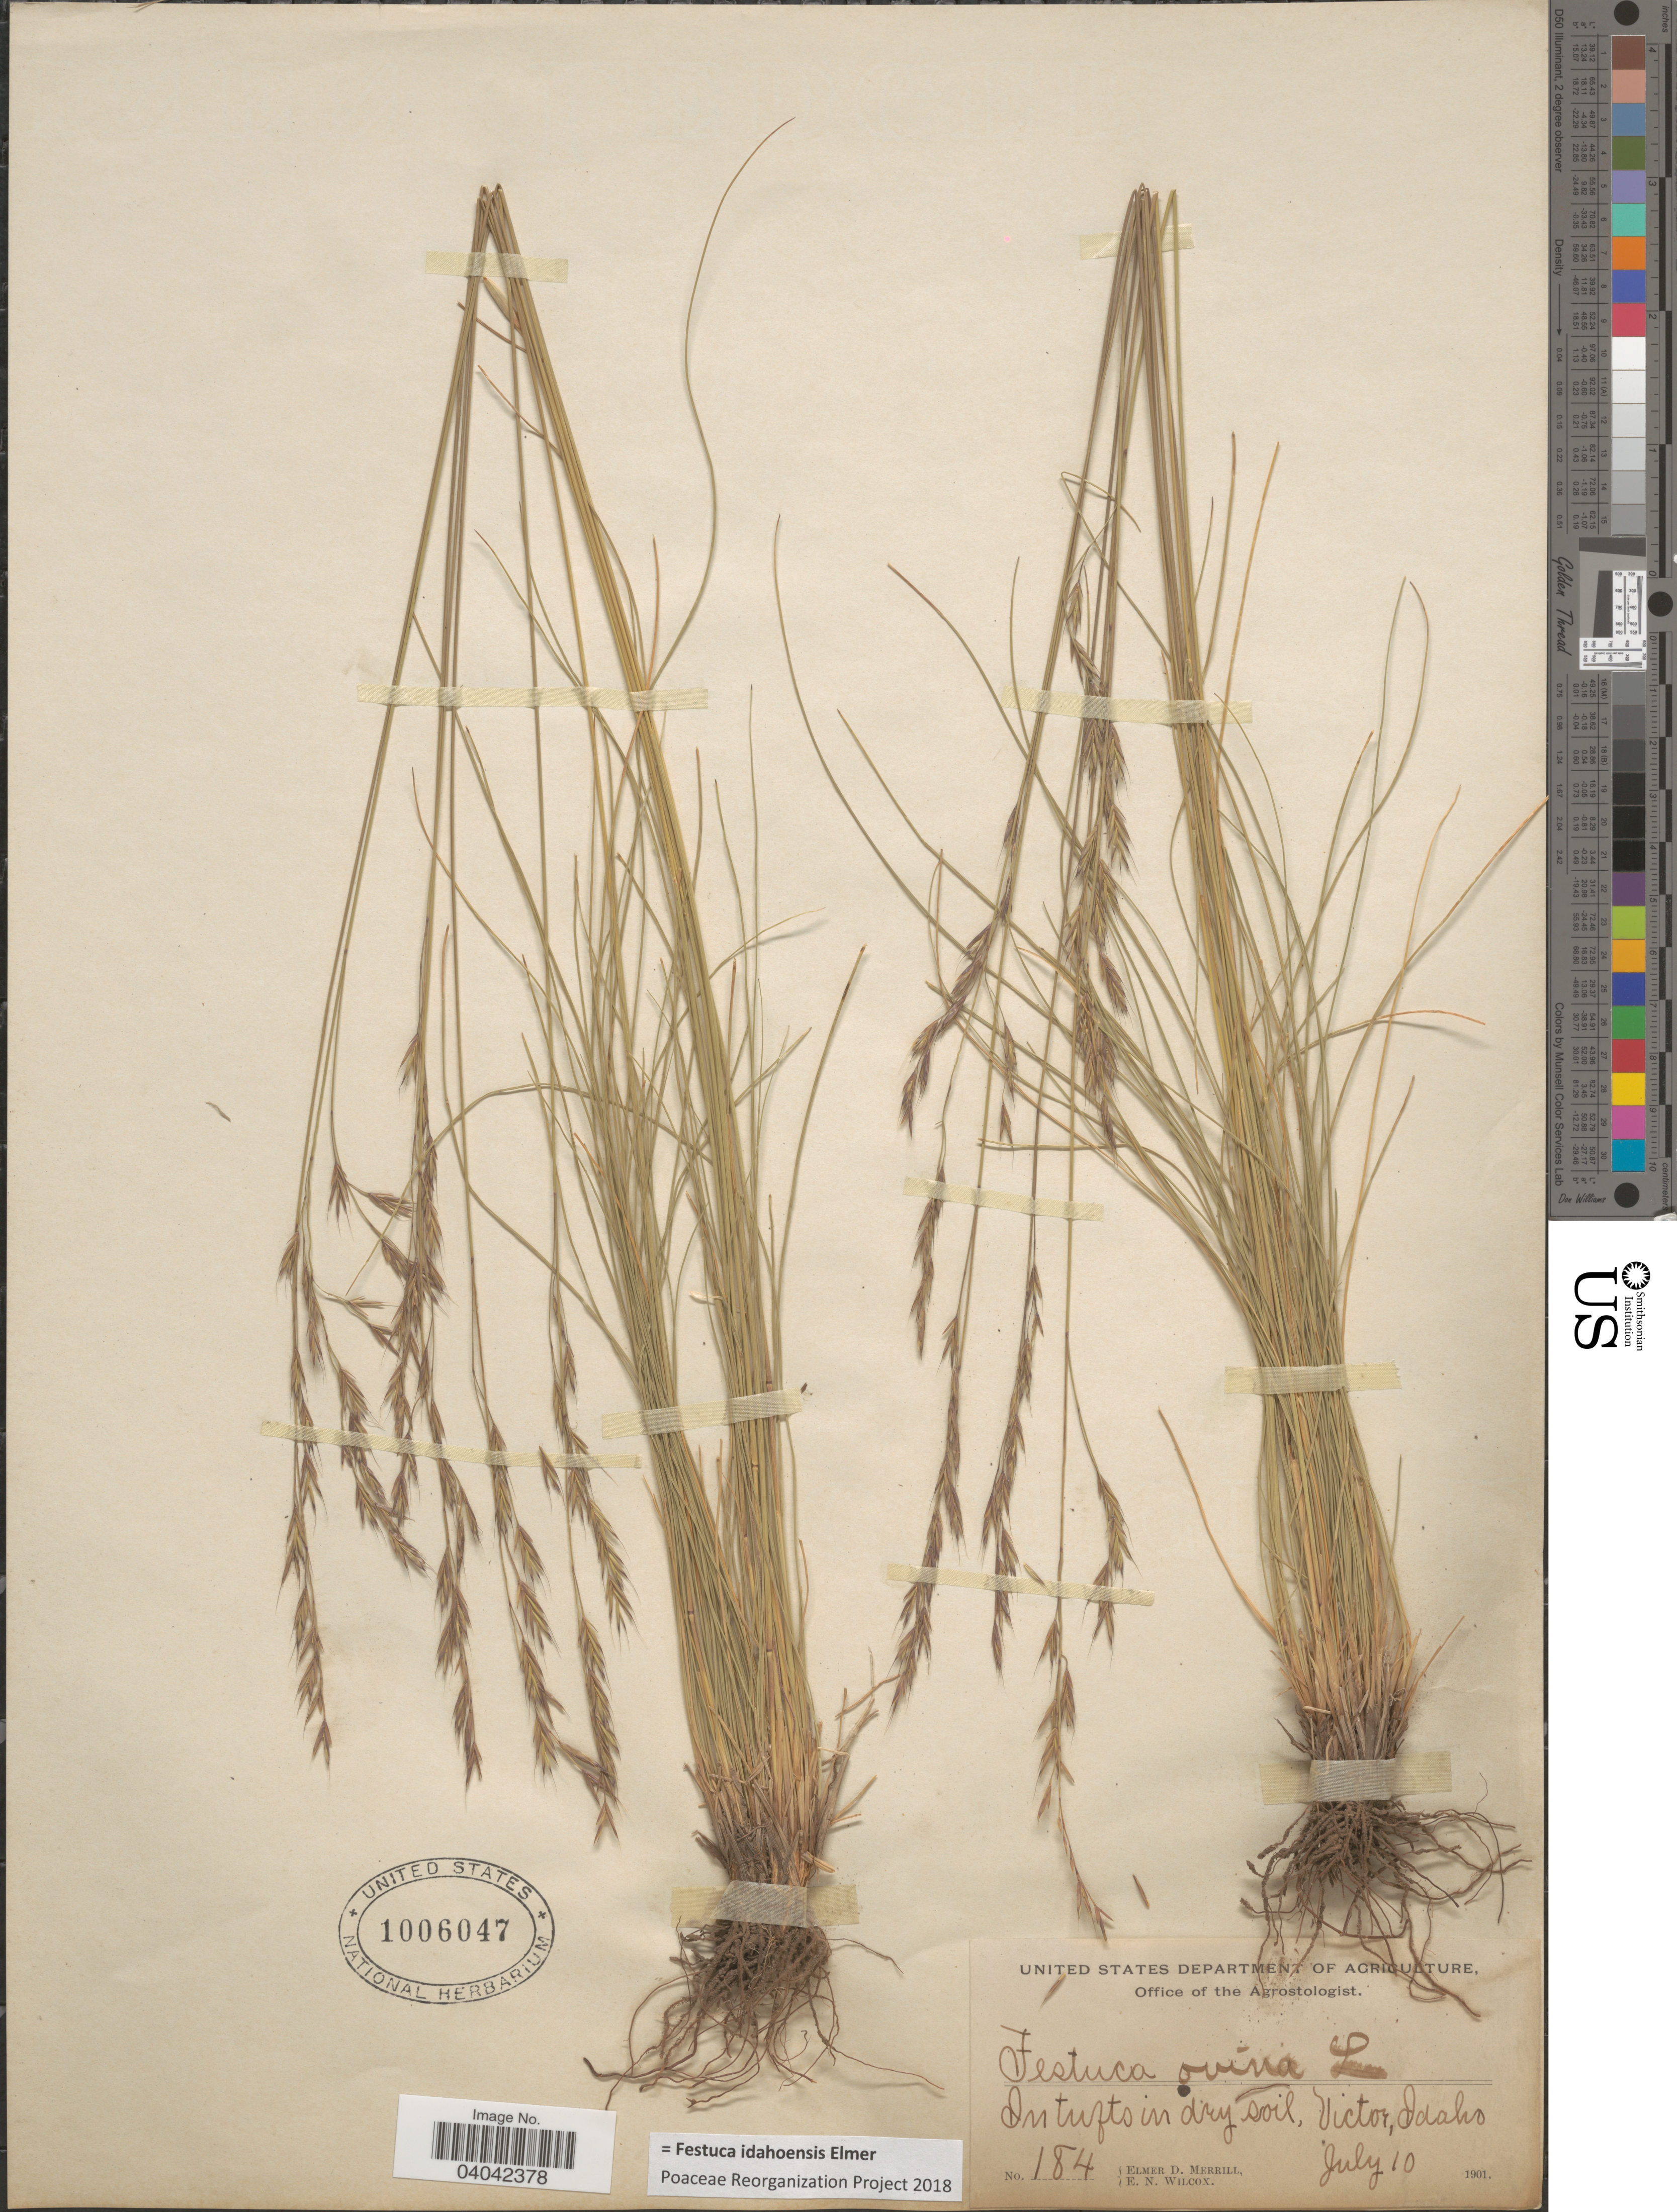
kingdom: Plantae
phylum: Tracheophyta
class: Liliopsida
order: Poales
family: Poaceae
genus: Festuca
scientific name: Festuca idahoensis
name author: Elmer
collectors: E. D. Merrill & E. Wilcox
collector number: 184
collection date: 1901-07-10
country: United States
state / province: Idaho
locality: Victor.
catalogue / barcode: US 1006047